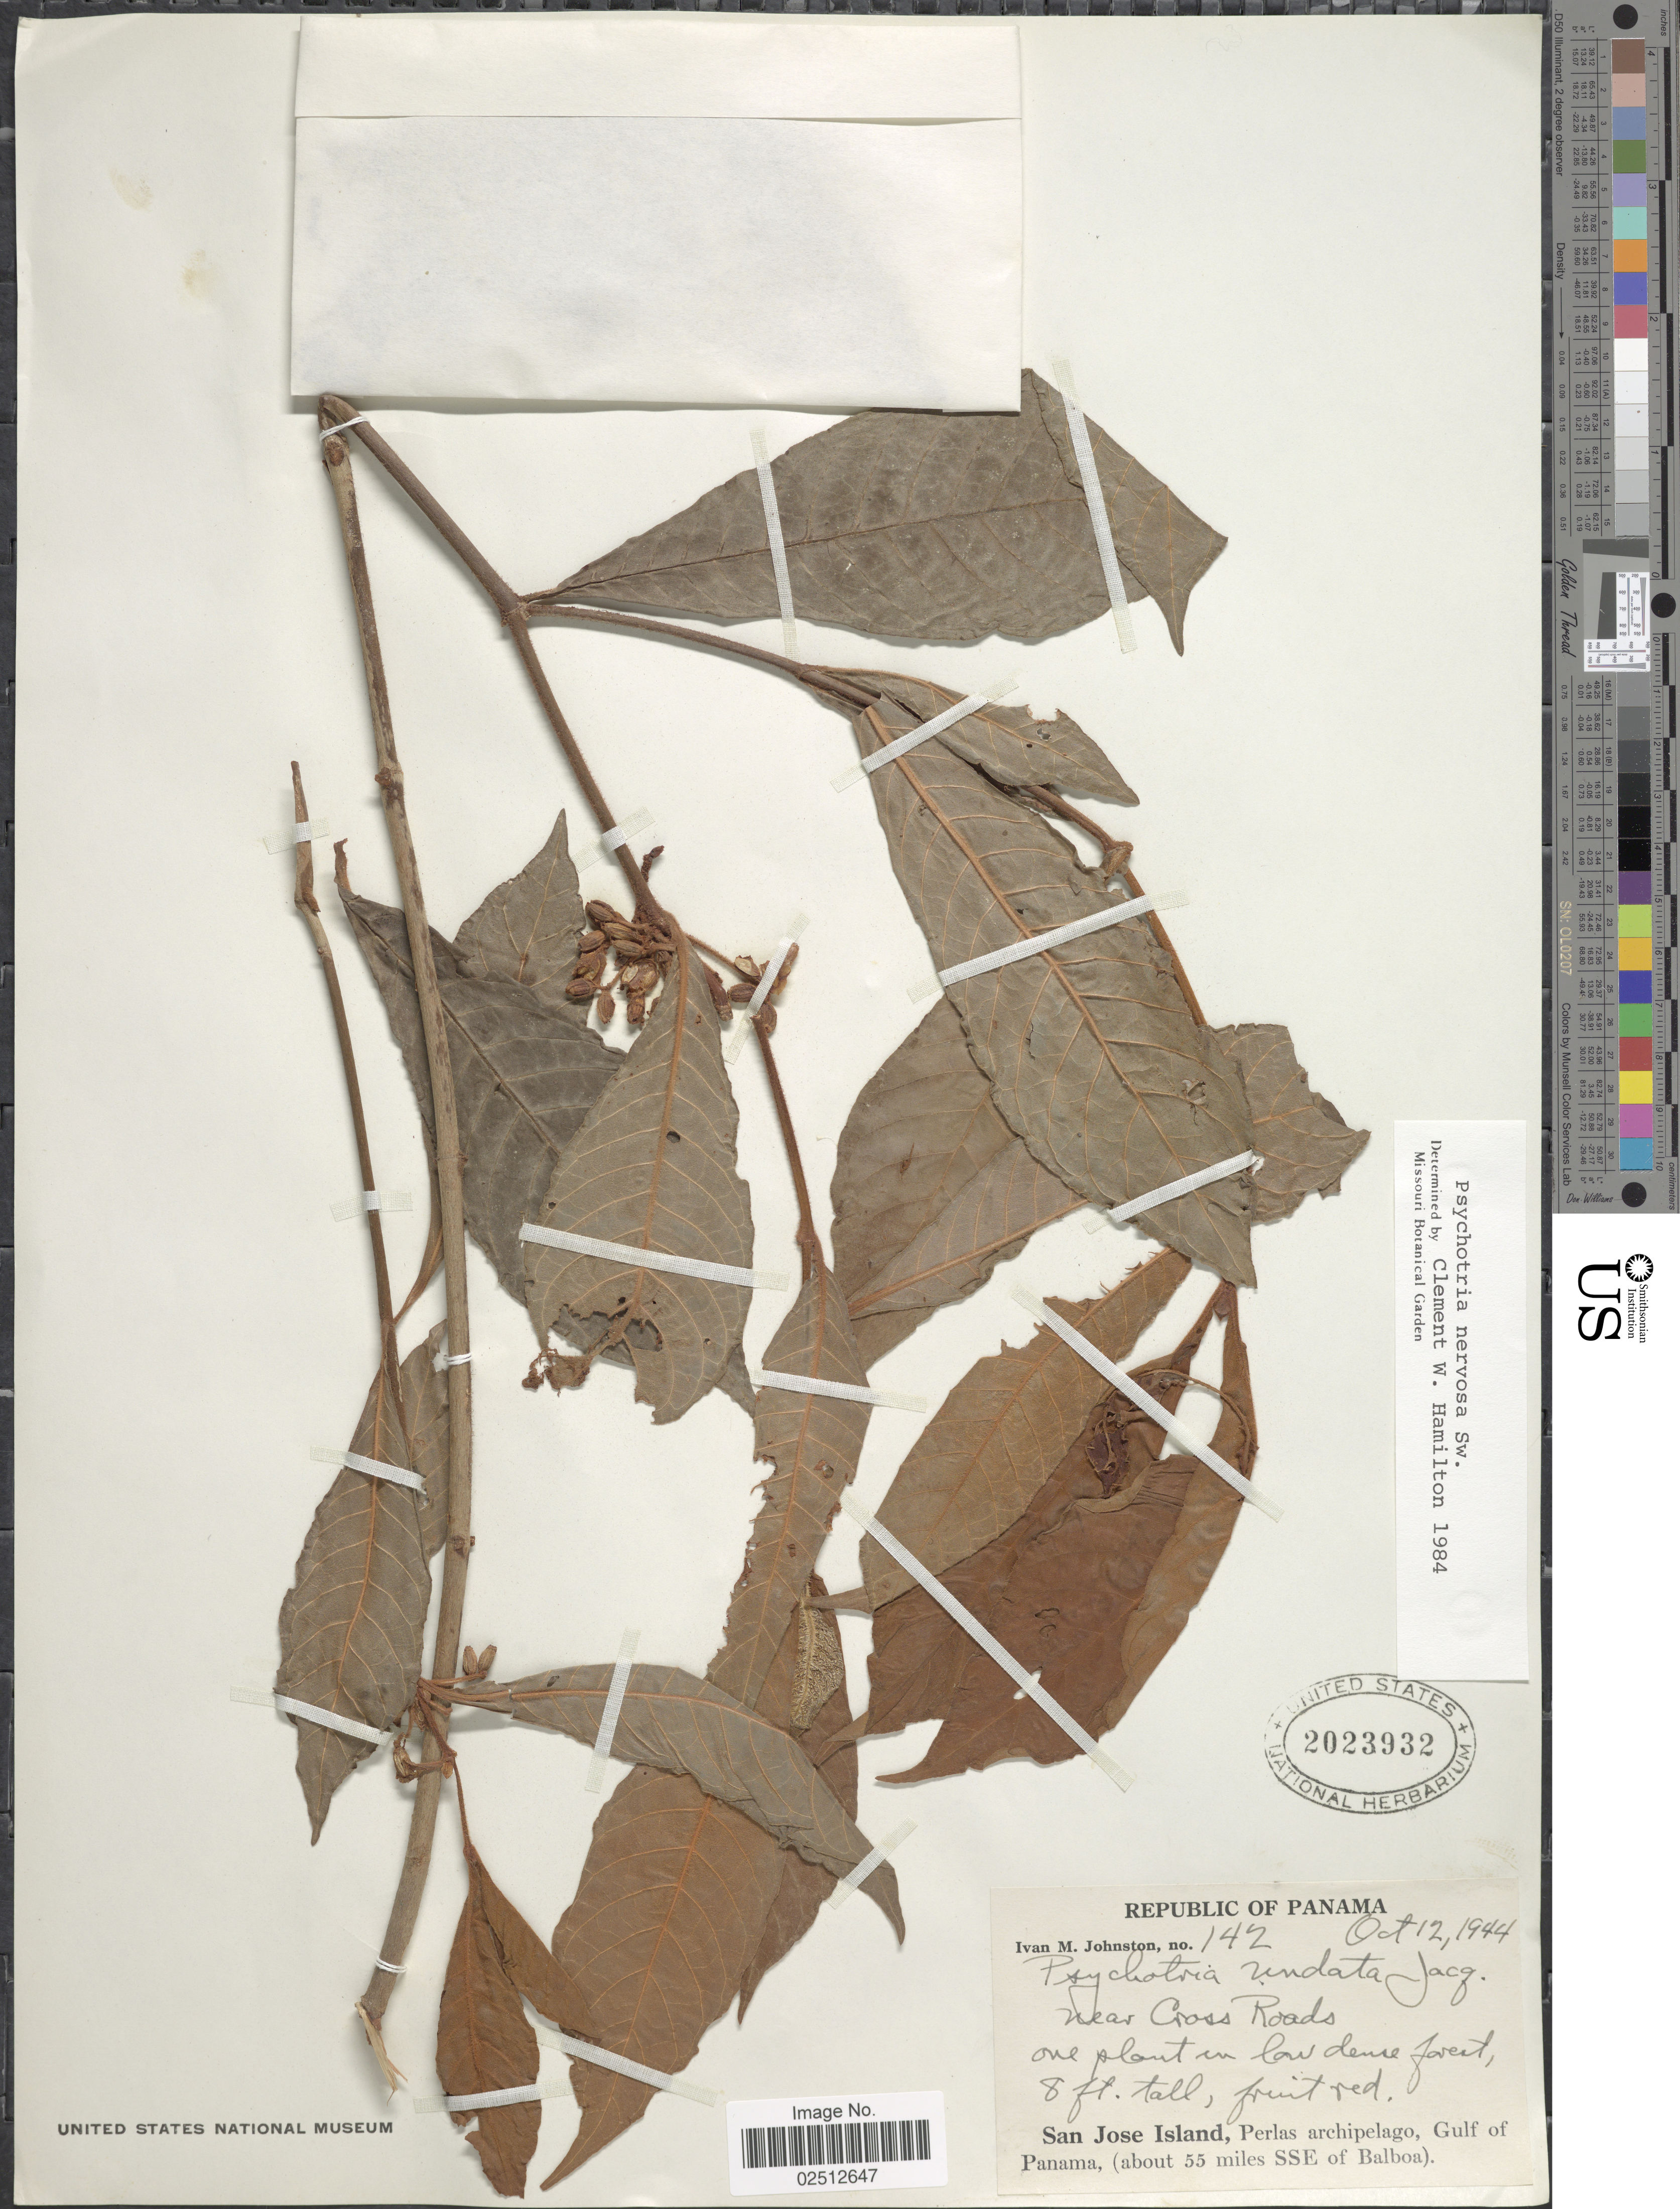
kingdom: Plantae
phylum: Tracheophyta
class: Magnoliopsida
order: Gentianales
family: Rubiaceae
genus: Psychotria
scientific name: Psychotria nervosa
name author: Sw.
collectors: I.M. Johnston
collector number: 142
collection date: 1944-10-12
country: Panama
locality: Near Cross Roads, San Jose Island, Perlas archipelago, Gulf of Panama (about 55 miles SSE of Balboa)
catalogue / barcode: US 2023932